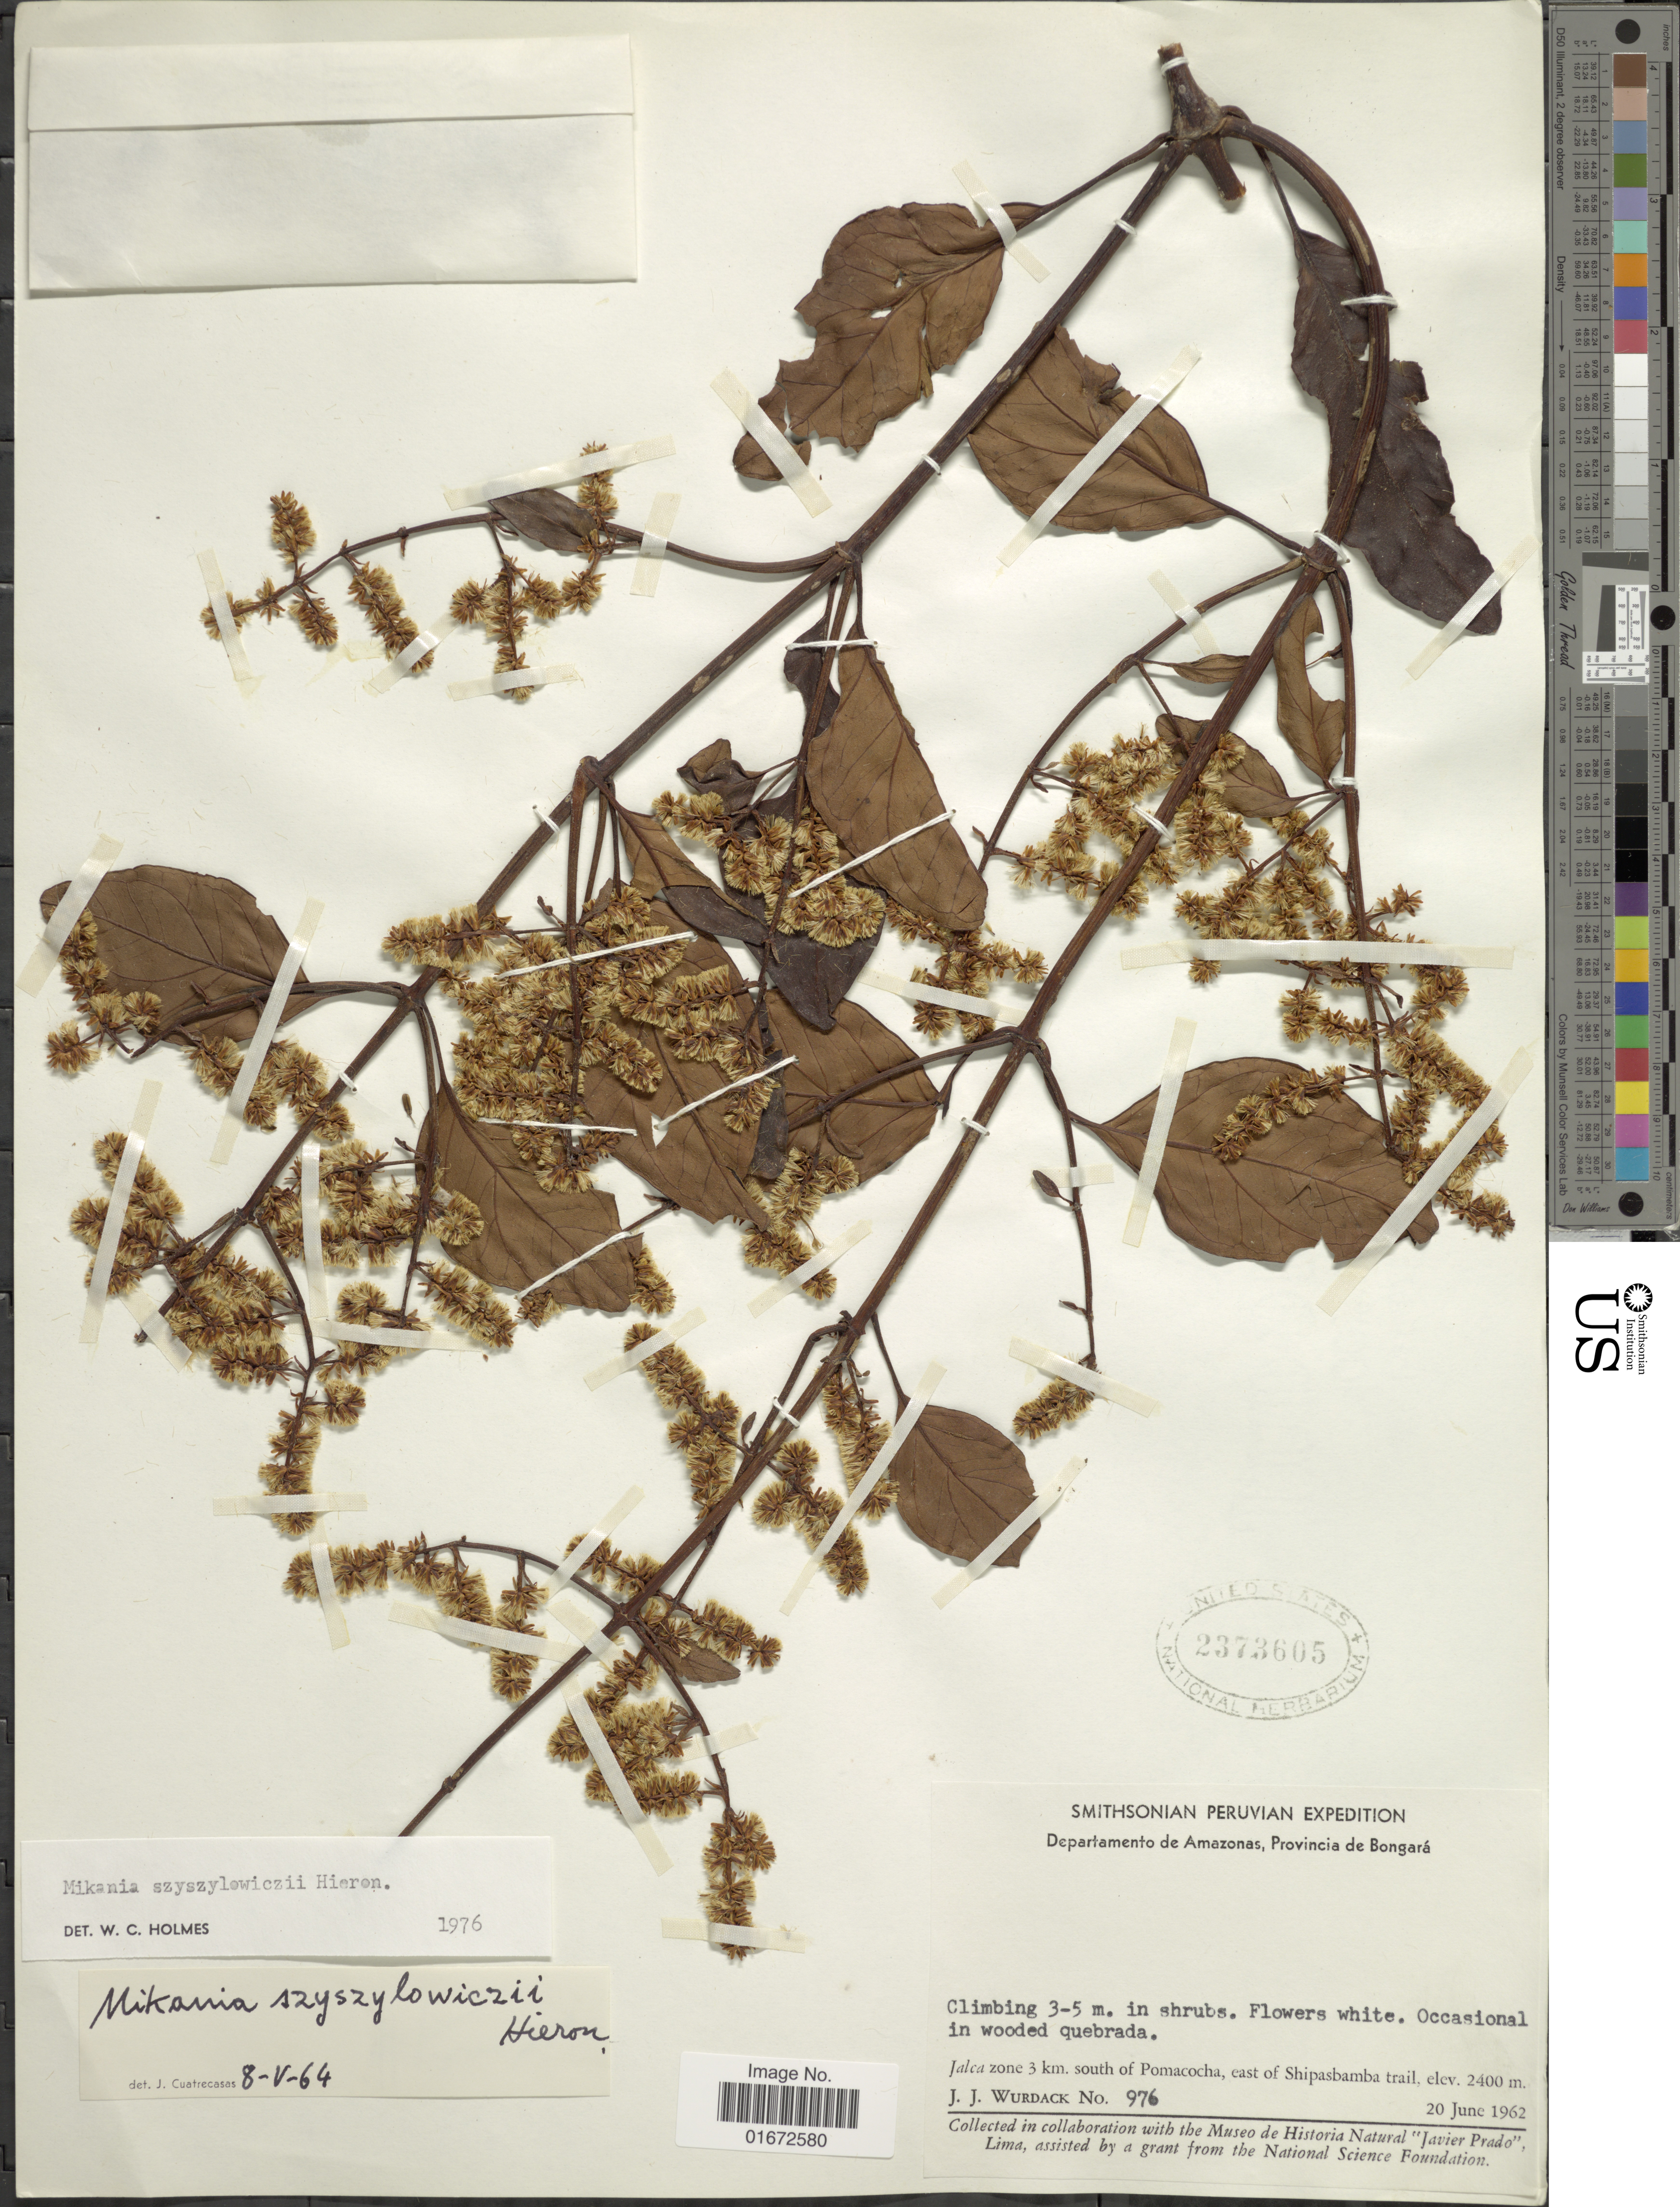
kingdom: Plantae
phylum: Tracheophyta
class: Magnoliopsida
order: Asterales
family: Asteraceae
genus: Mikania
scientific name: Mikania szyszylowiczii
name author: Hieron.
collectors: J. J. Wurdack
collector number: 976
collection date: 1962-06-20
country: Peru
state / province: Amazonas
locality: Departamento de Amazonas, Provncia de Bongará. Jalca zone 3 km. south of Pomacocha, east of Shipasbamba trail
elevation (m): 2400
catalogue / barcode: US 2373605